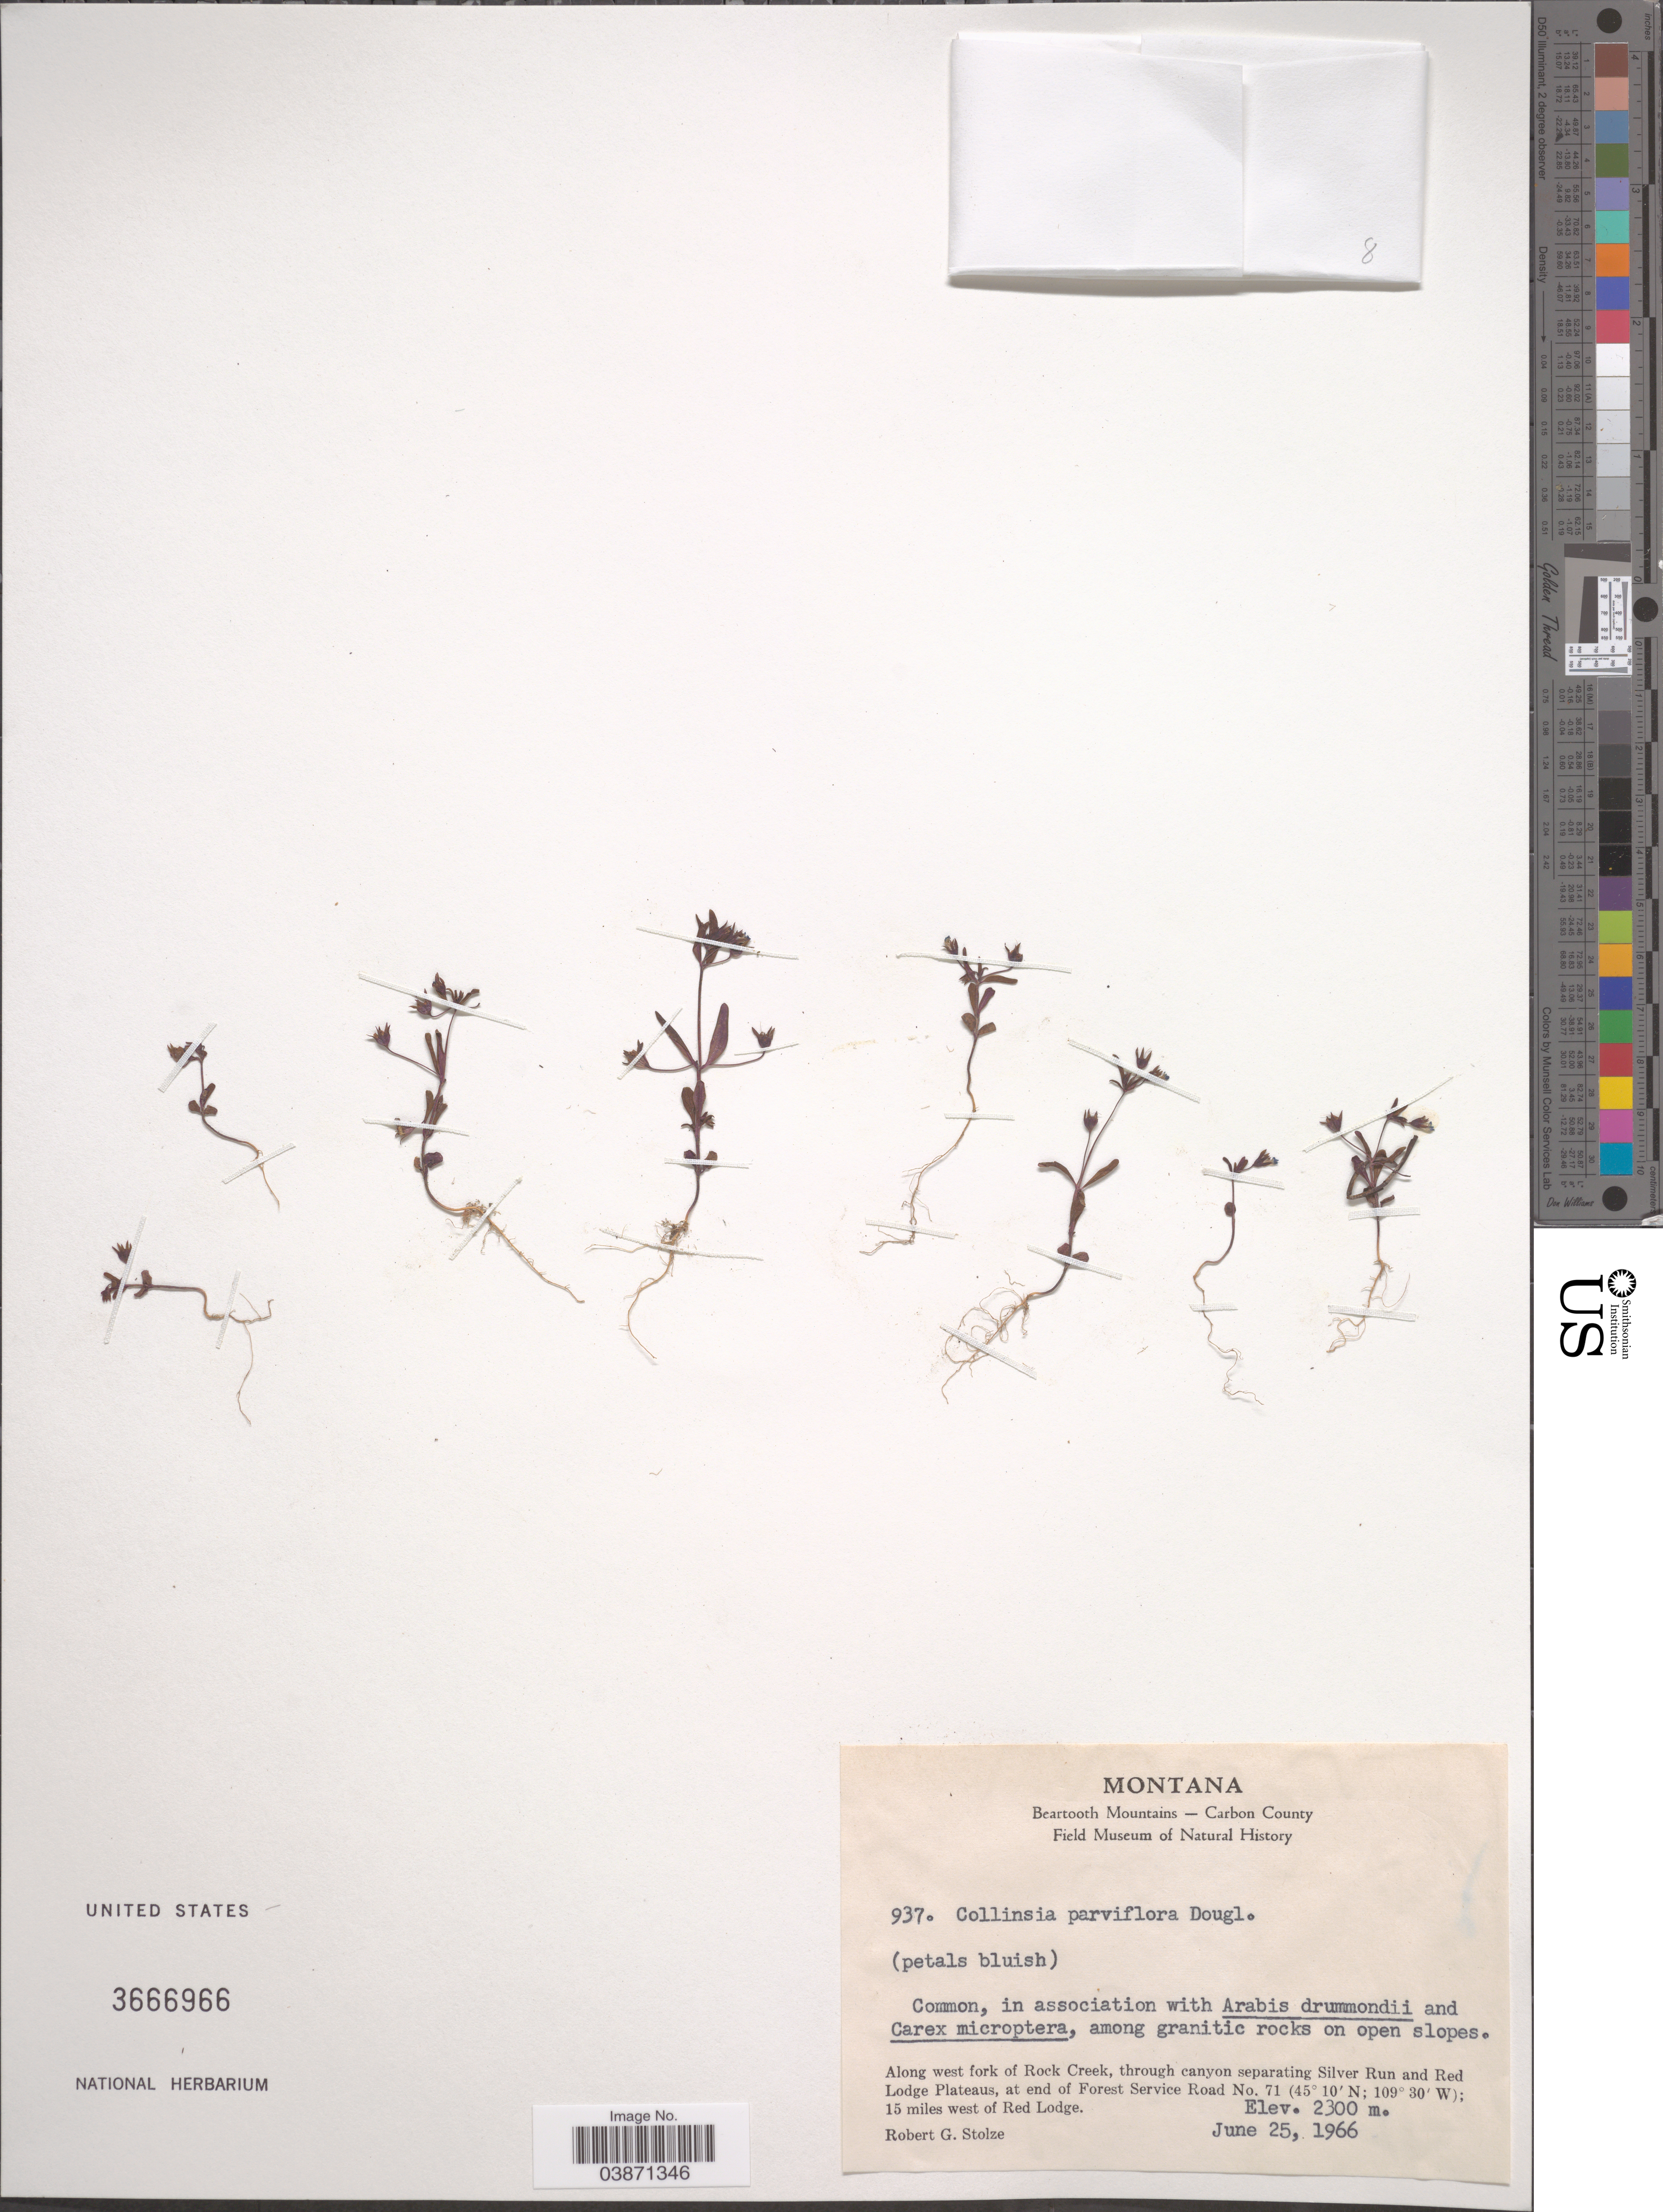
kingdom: Plantae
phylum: Tracheophyta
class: Magnoliopsida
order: Lamiales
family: Plantaginaceae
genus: Collinsia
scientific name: Collinsia parviflora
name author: Douglas ex Lindl.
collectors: R. G. Stolze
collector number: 937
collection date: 1966-06-25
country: United States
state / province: Montana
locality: Beartooth Mountains- Carbon County. On open slopes. Along west fork of Rock Creek, through canyon separating Silver Run and Red Lodge Plateaus, at end of Forest Service Road No. 17; 15 miles west of Red Lodge.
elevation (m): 2300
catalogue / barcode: US 3666966